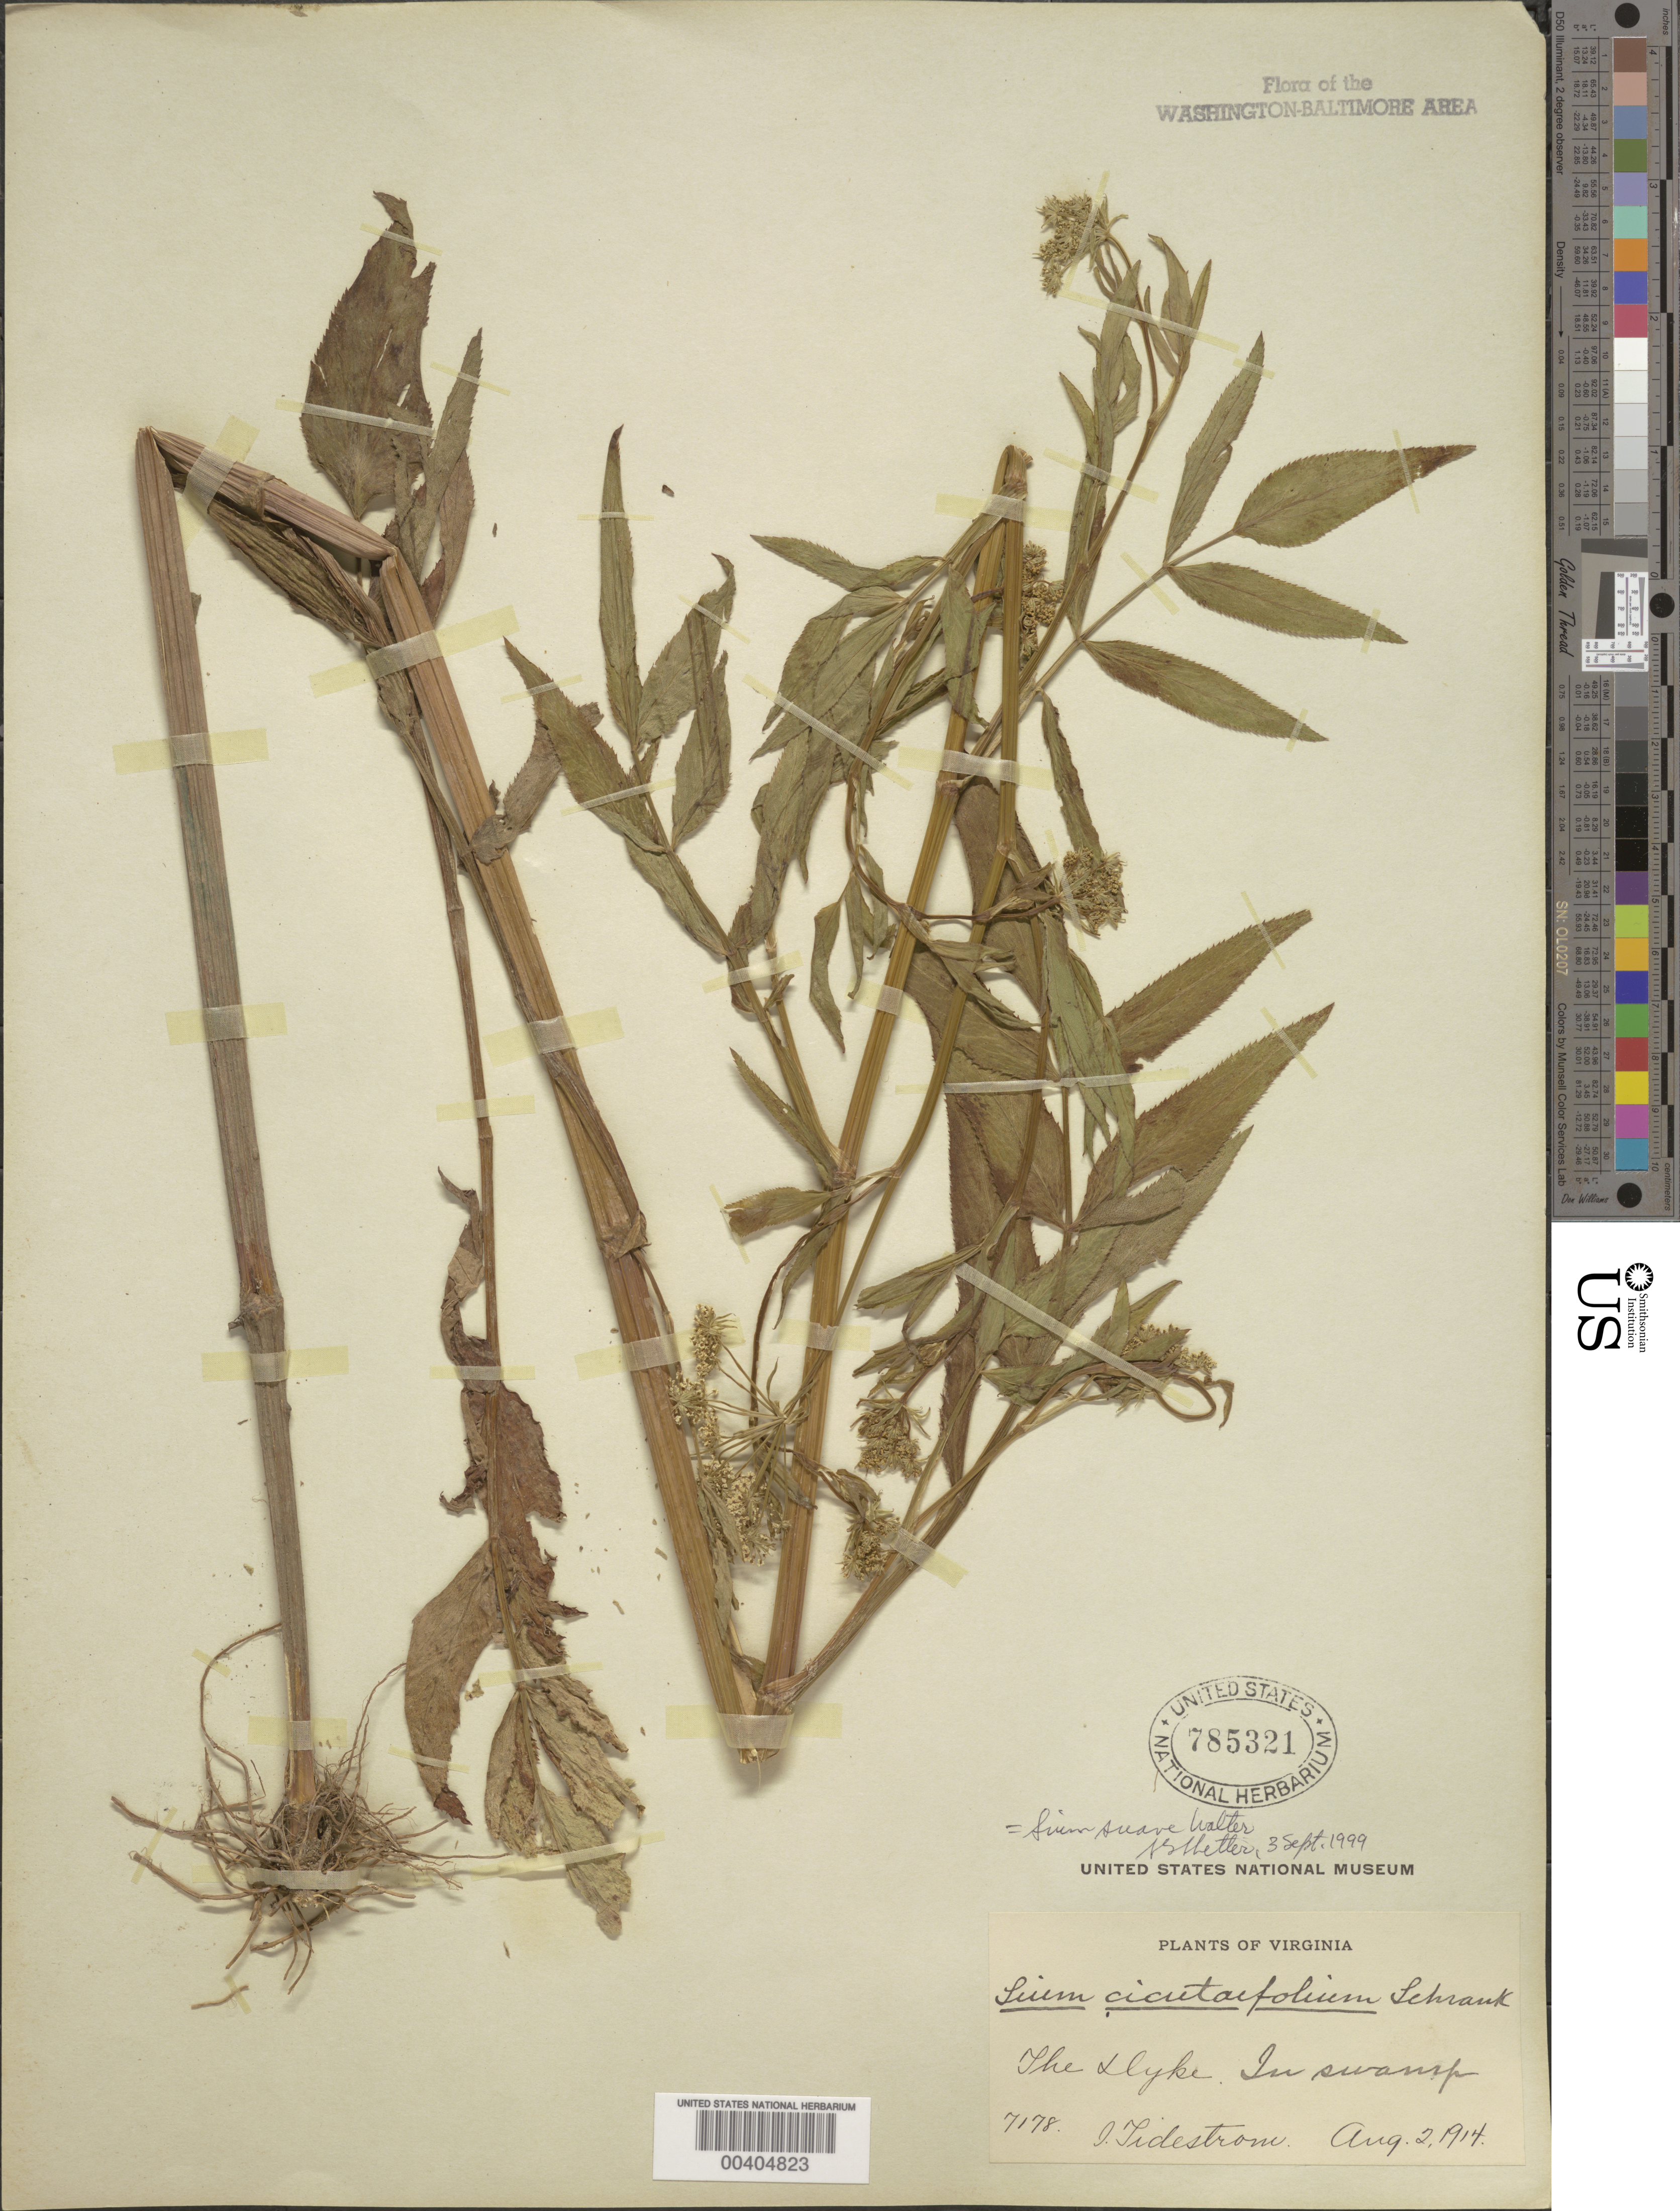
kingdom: Plantae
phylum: Tracheophyta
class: Magnoliopsida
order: Apiales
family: Apiaceae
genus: Sium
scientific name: Sium suave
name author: Walter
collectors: I. F. Tidestrom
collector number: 7178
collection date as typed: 02 Aug 1914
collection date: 1914-08-02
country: United States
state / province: Virginia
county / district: Fairfax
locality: Dyke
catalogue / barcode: US 785321